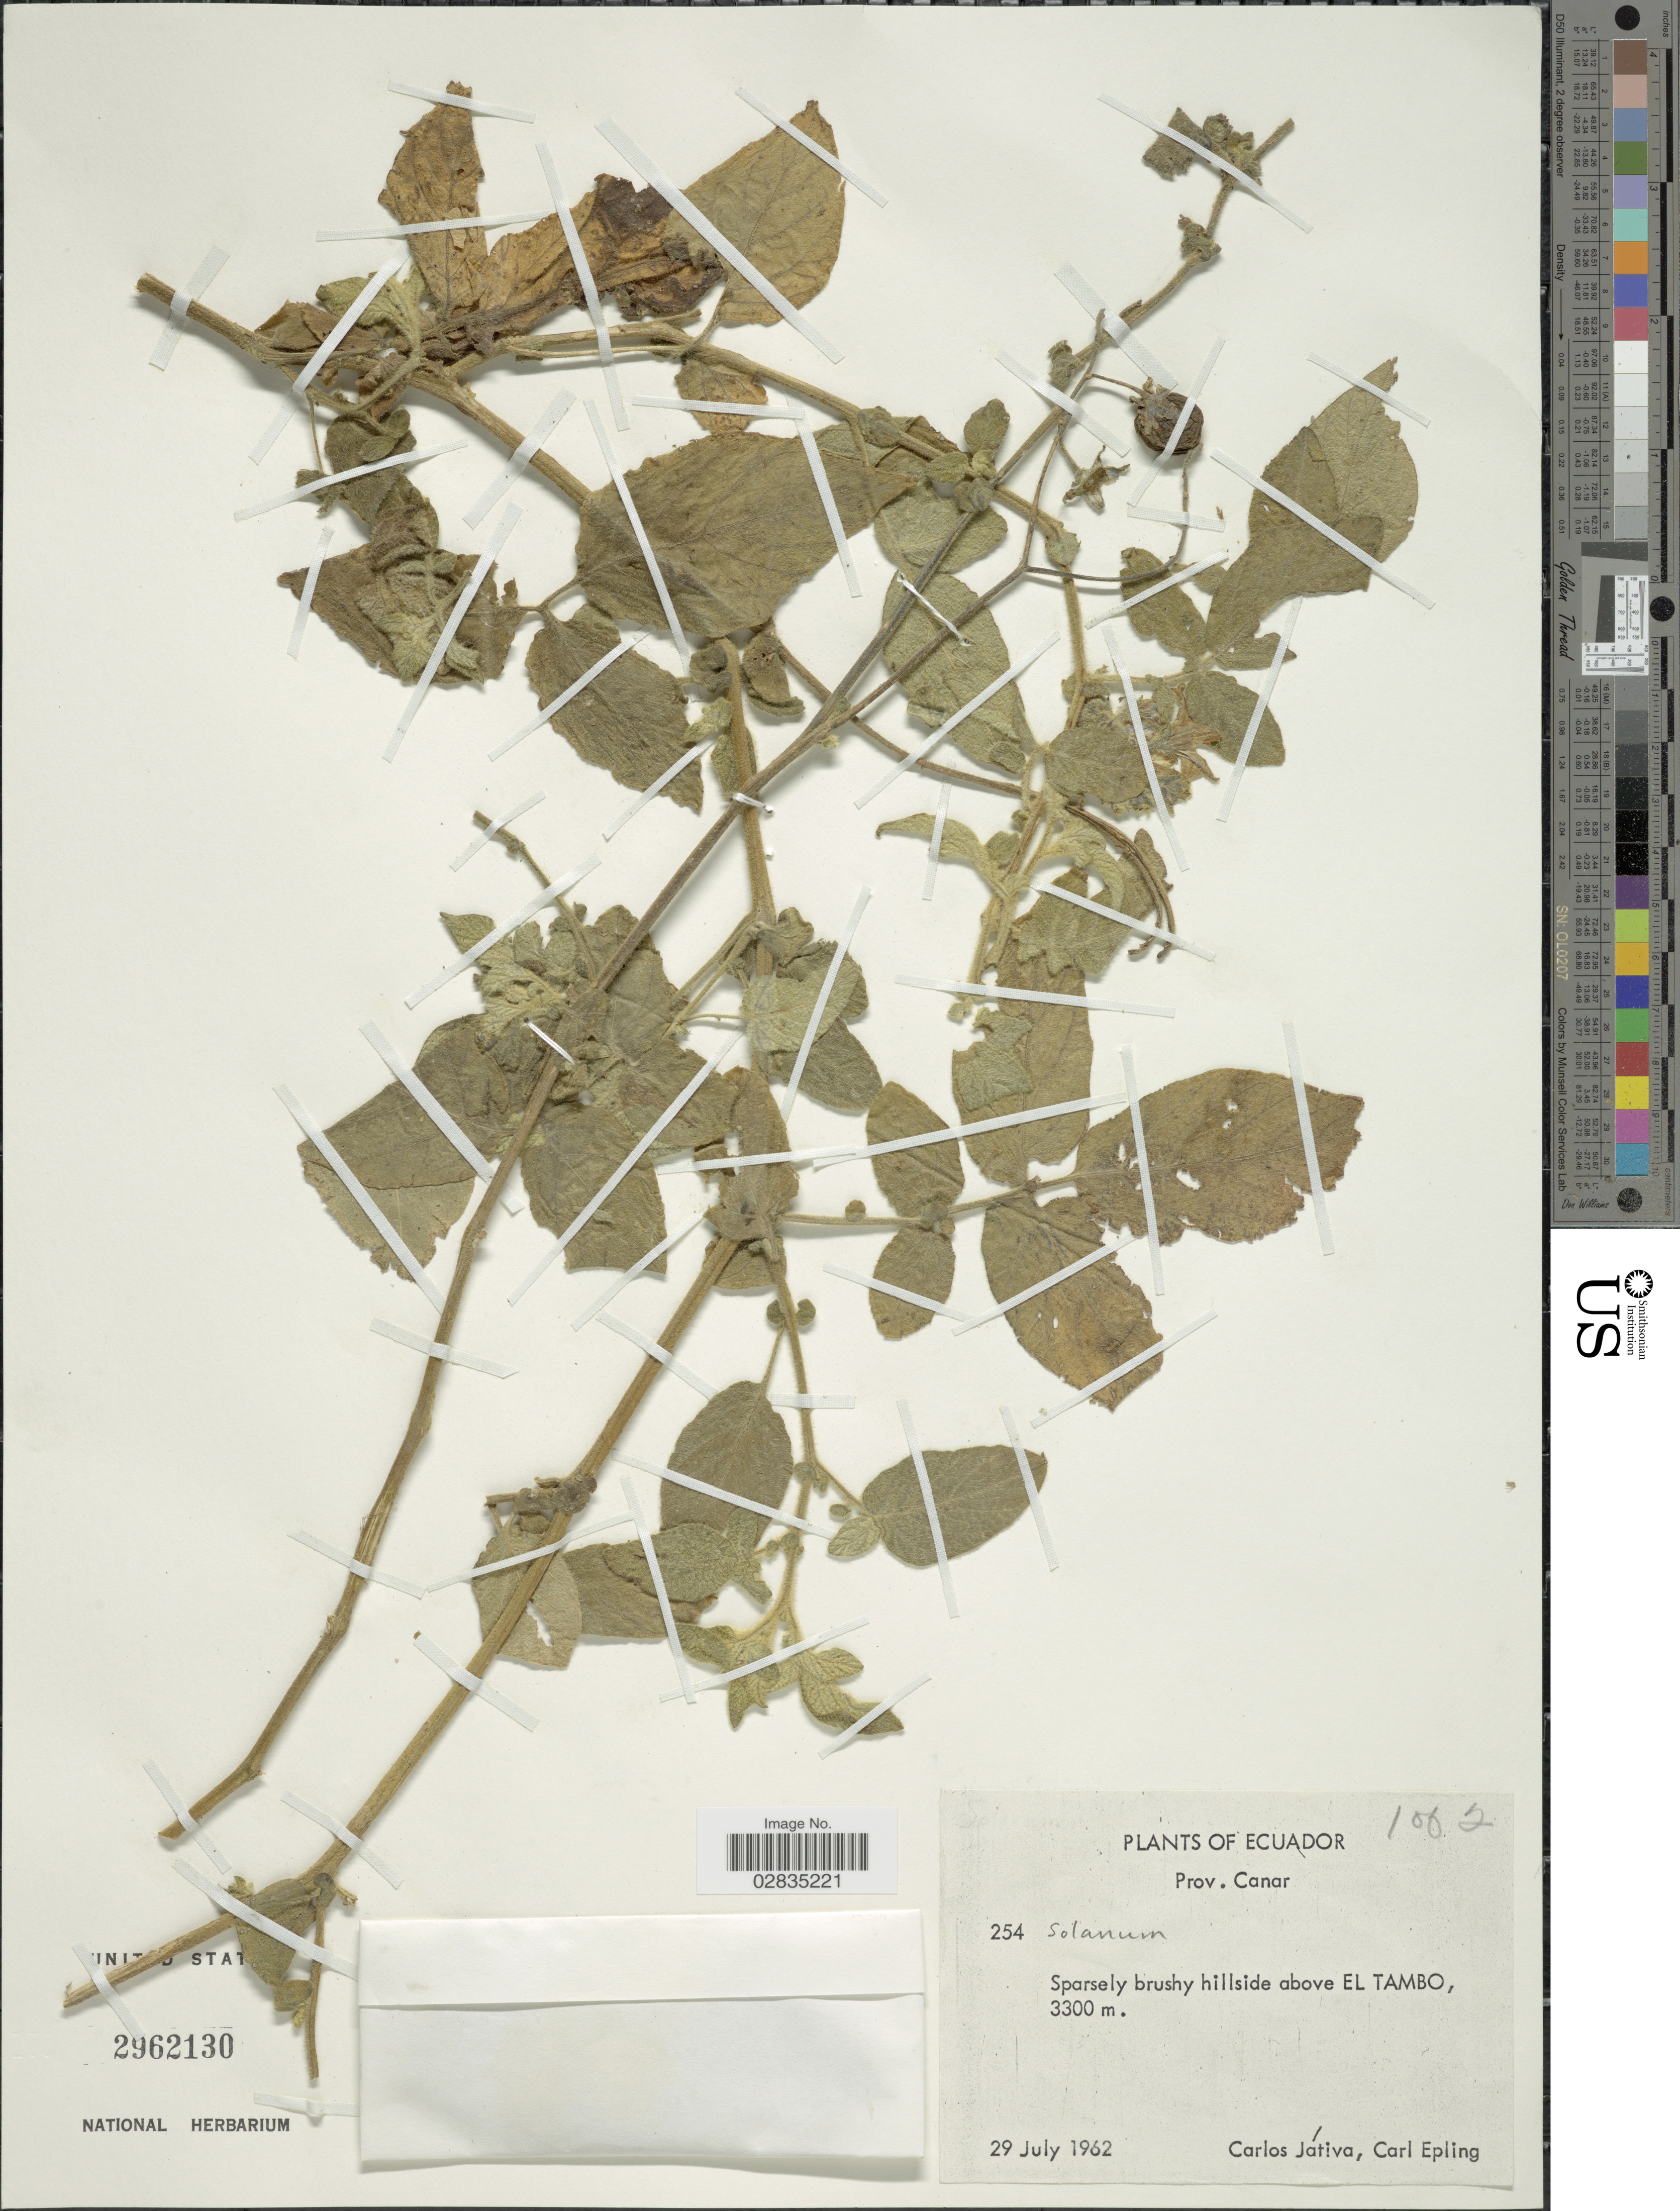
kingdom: Plantae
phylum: Tracheophyta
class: Magnoliopsida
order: Solanales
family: Solanaceae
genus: Solanum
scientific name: Solanum sp.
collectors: C. D. Játiva & C. C. Epling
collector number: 254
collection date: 1962-07-29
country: Ecuador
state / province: Cañar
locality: Hillside above El Tambo.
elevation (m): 3300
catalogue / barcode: US 2962130